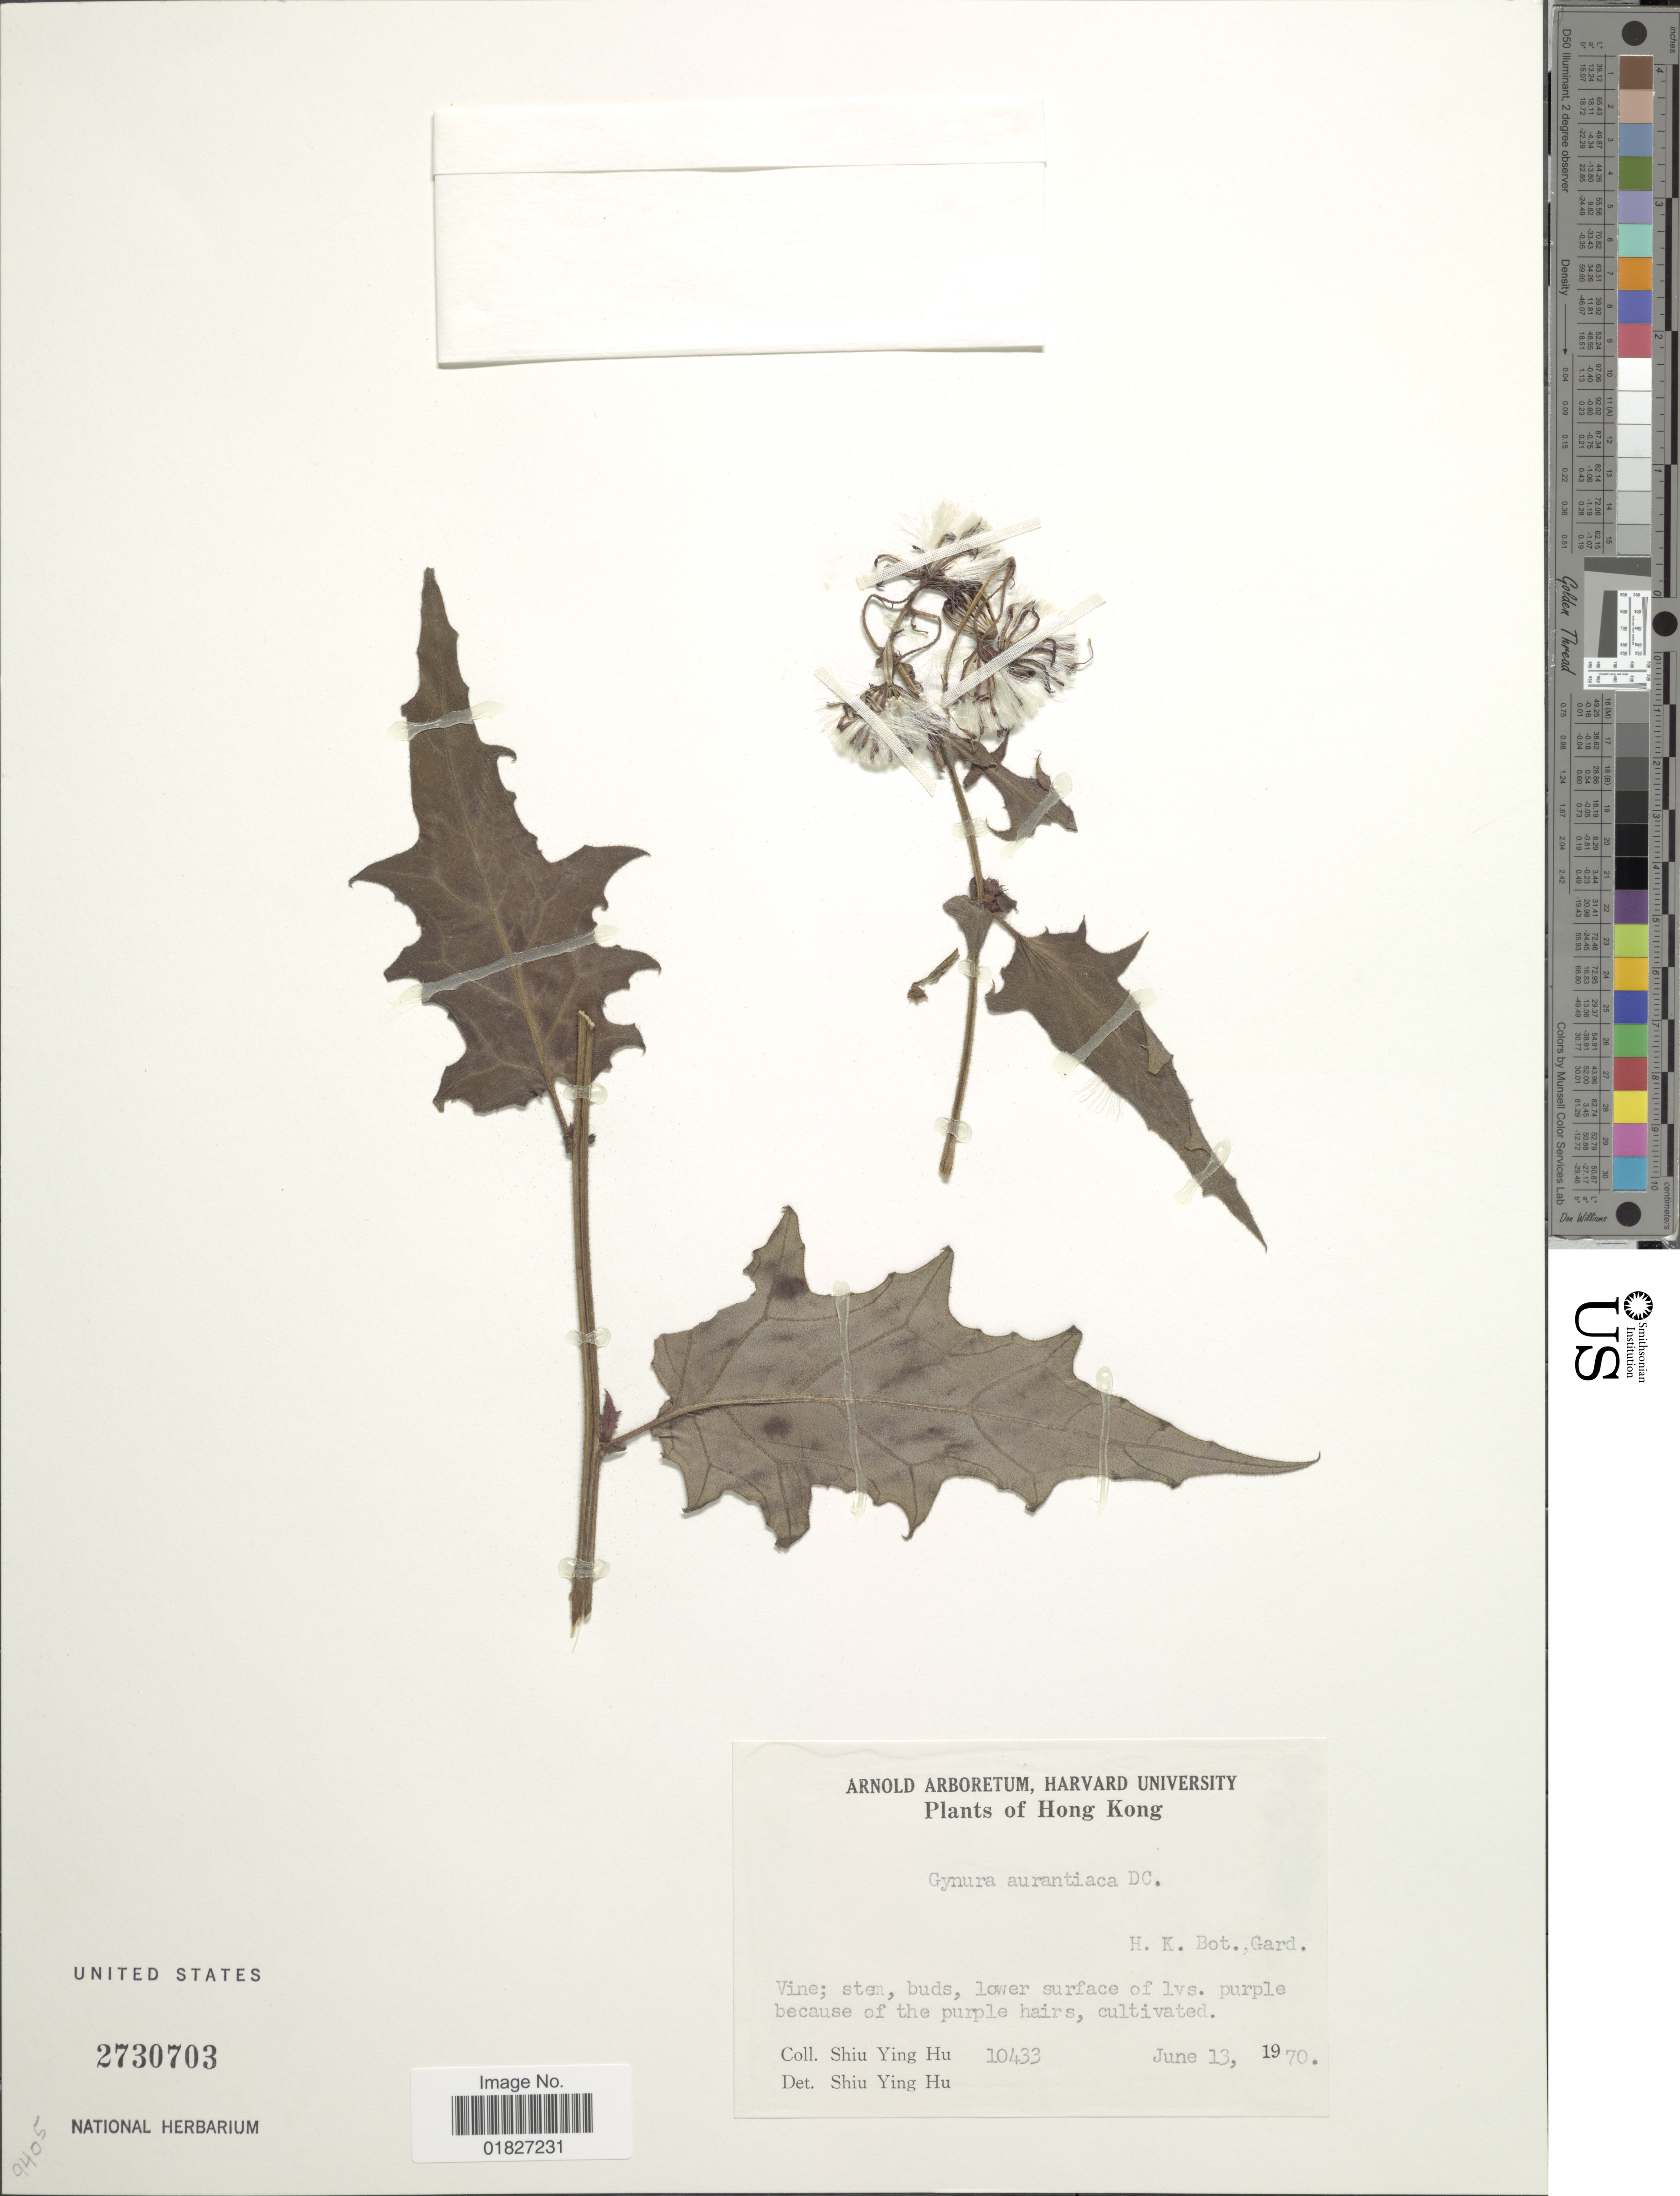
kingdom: Plantae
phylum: Tracheophyta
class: Magnoliopsida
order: Asterales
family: Asteraceae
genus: Gynura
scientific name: Gynura aurantiaca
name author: (Blume) DC.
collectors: S. Y. Hu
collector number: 10433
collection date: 1970-06-13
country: China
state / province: Hong Kong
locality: H. K. Bot. Gard.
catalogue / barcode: US 2730703